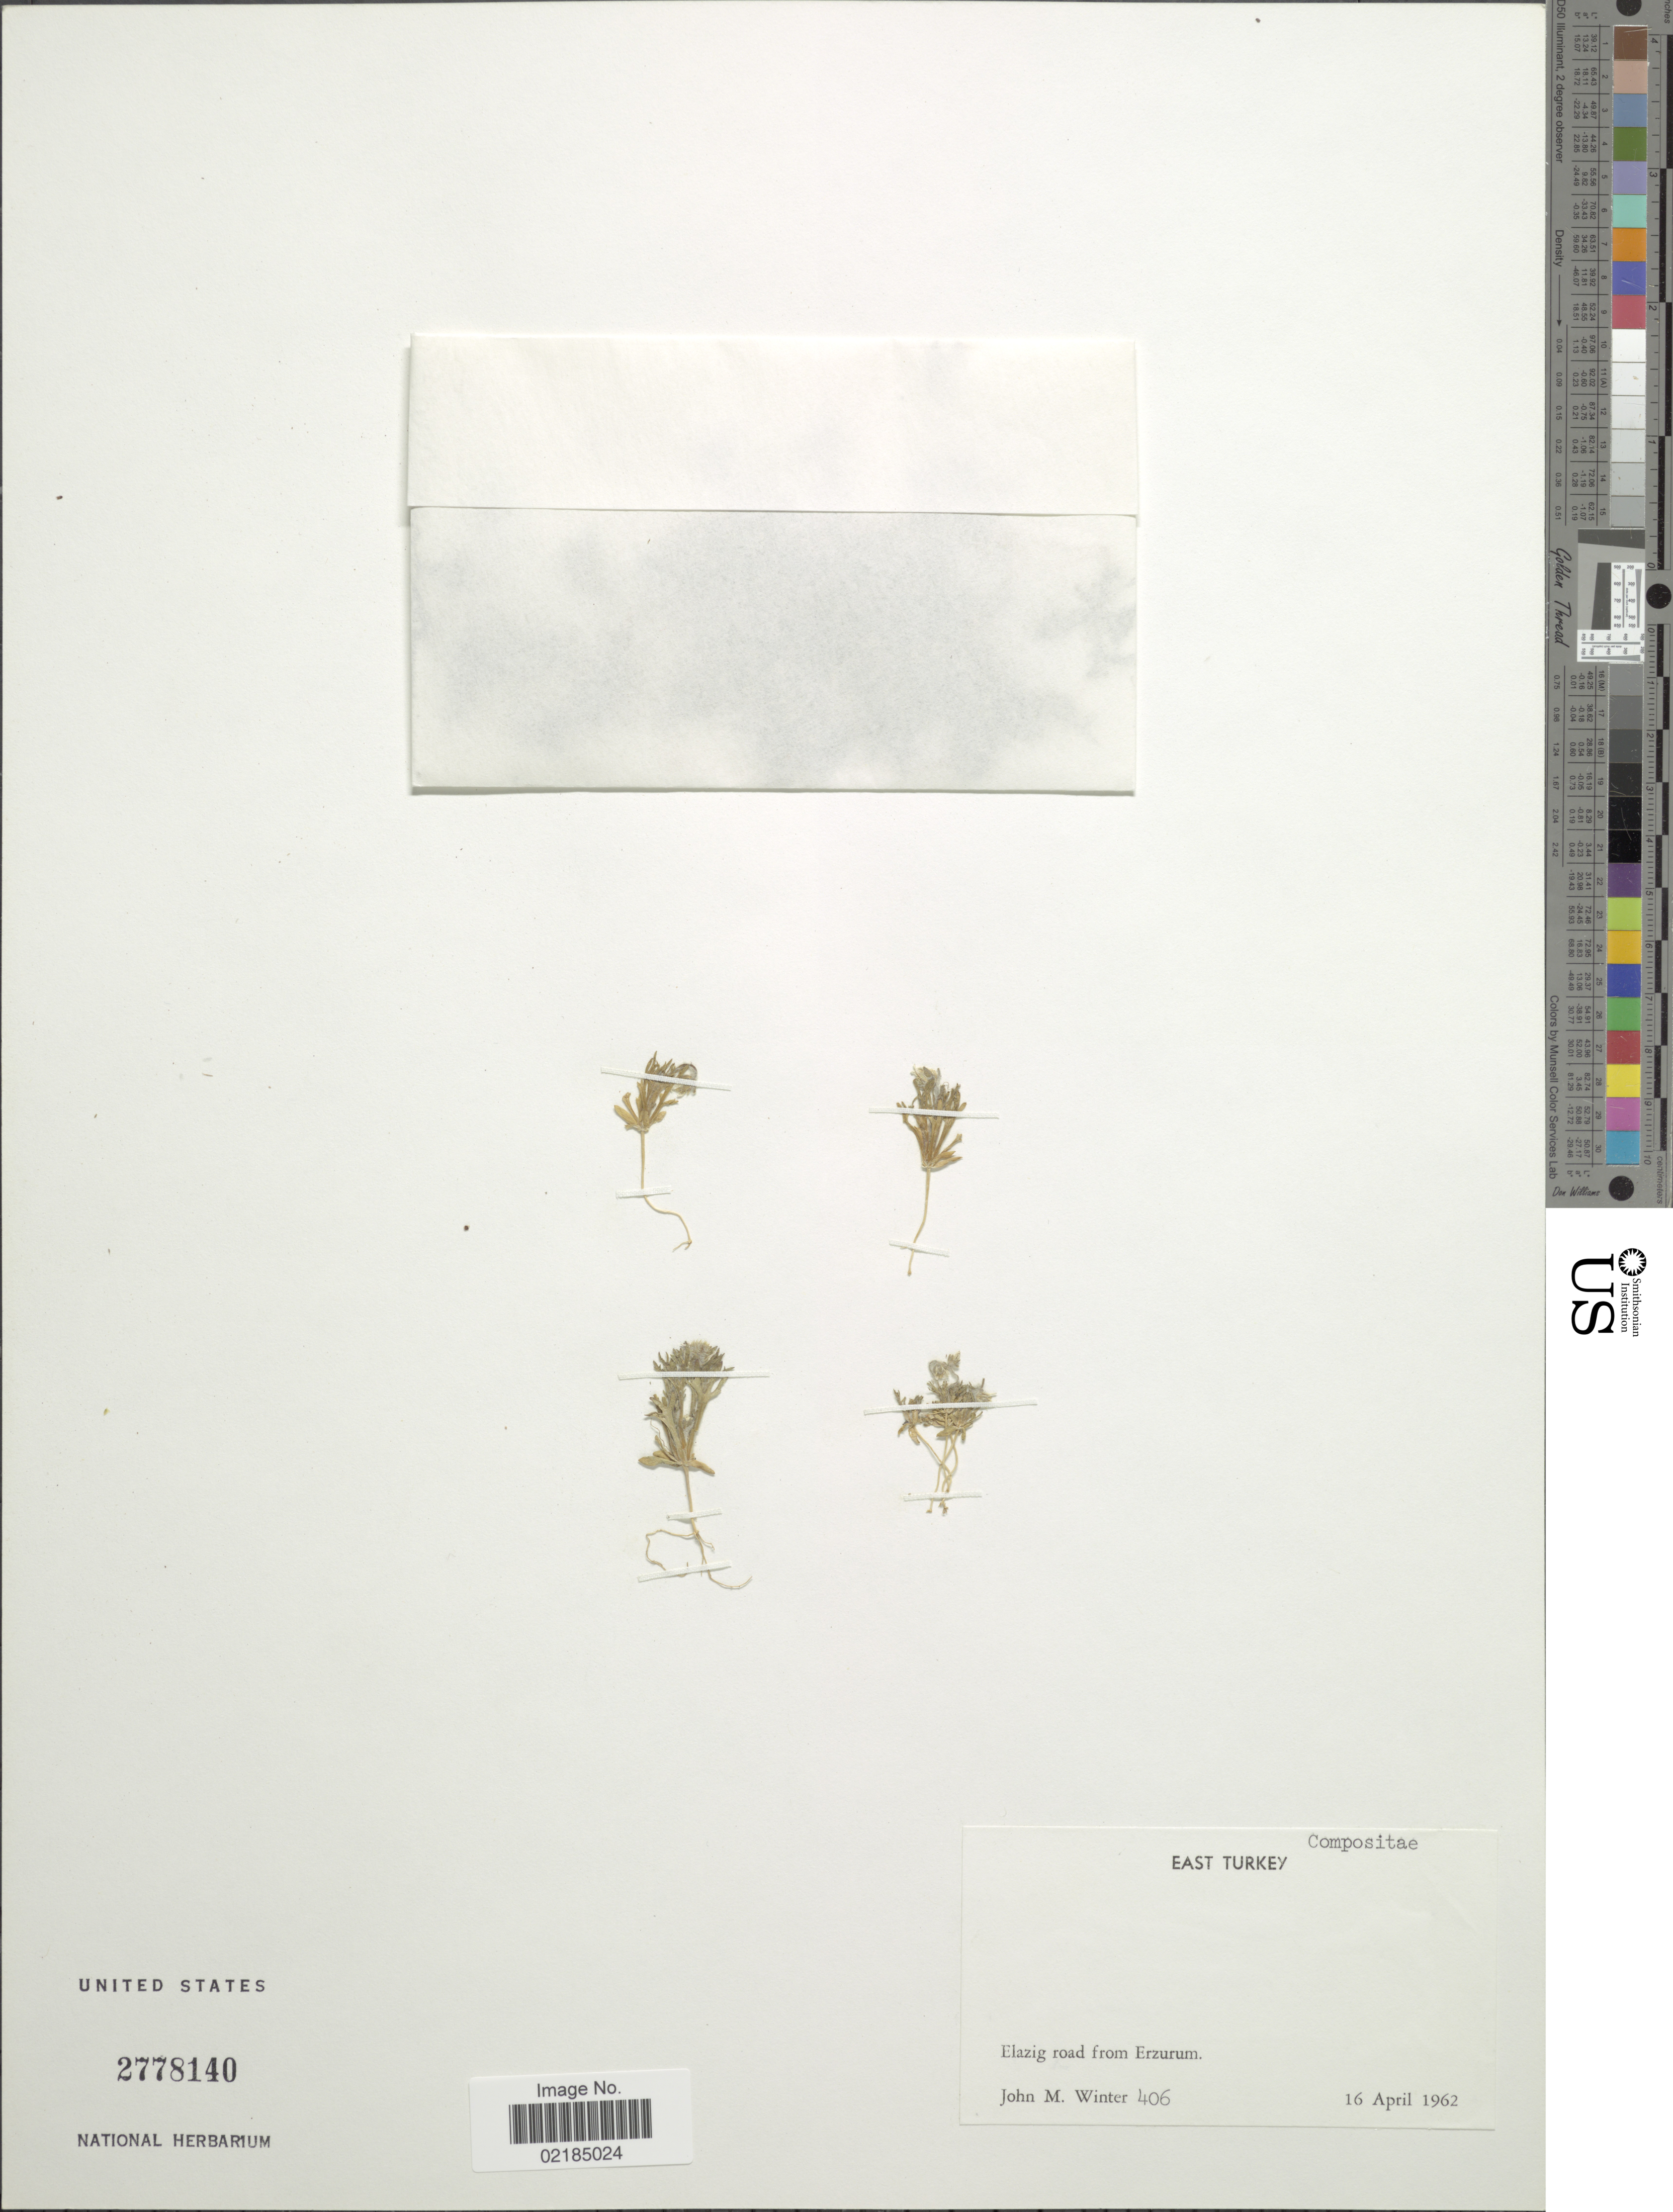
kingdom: Plantae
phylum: Tracheophyta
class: Magnoliopsida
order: Asterales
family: Asteraceae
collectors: J. M. Winter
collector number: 406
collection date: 1962-04-16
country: Turkey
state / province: Erzurum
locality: East Turkey. Elazig road from Erzurum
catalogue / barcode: US 2778140